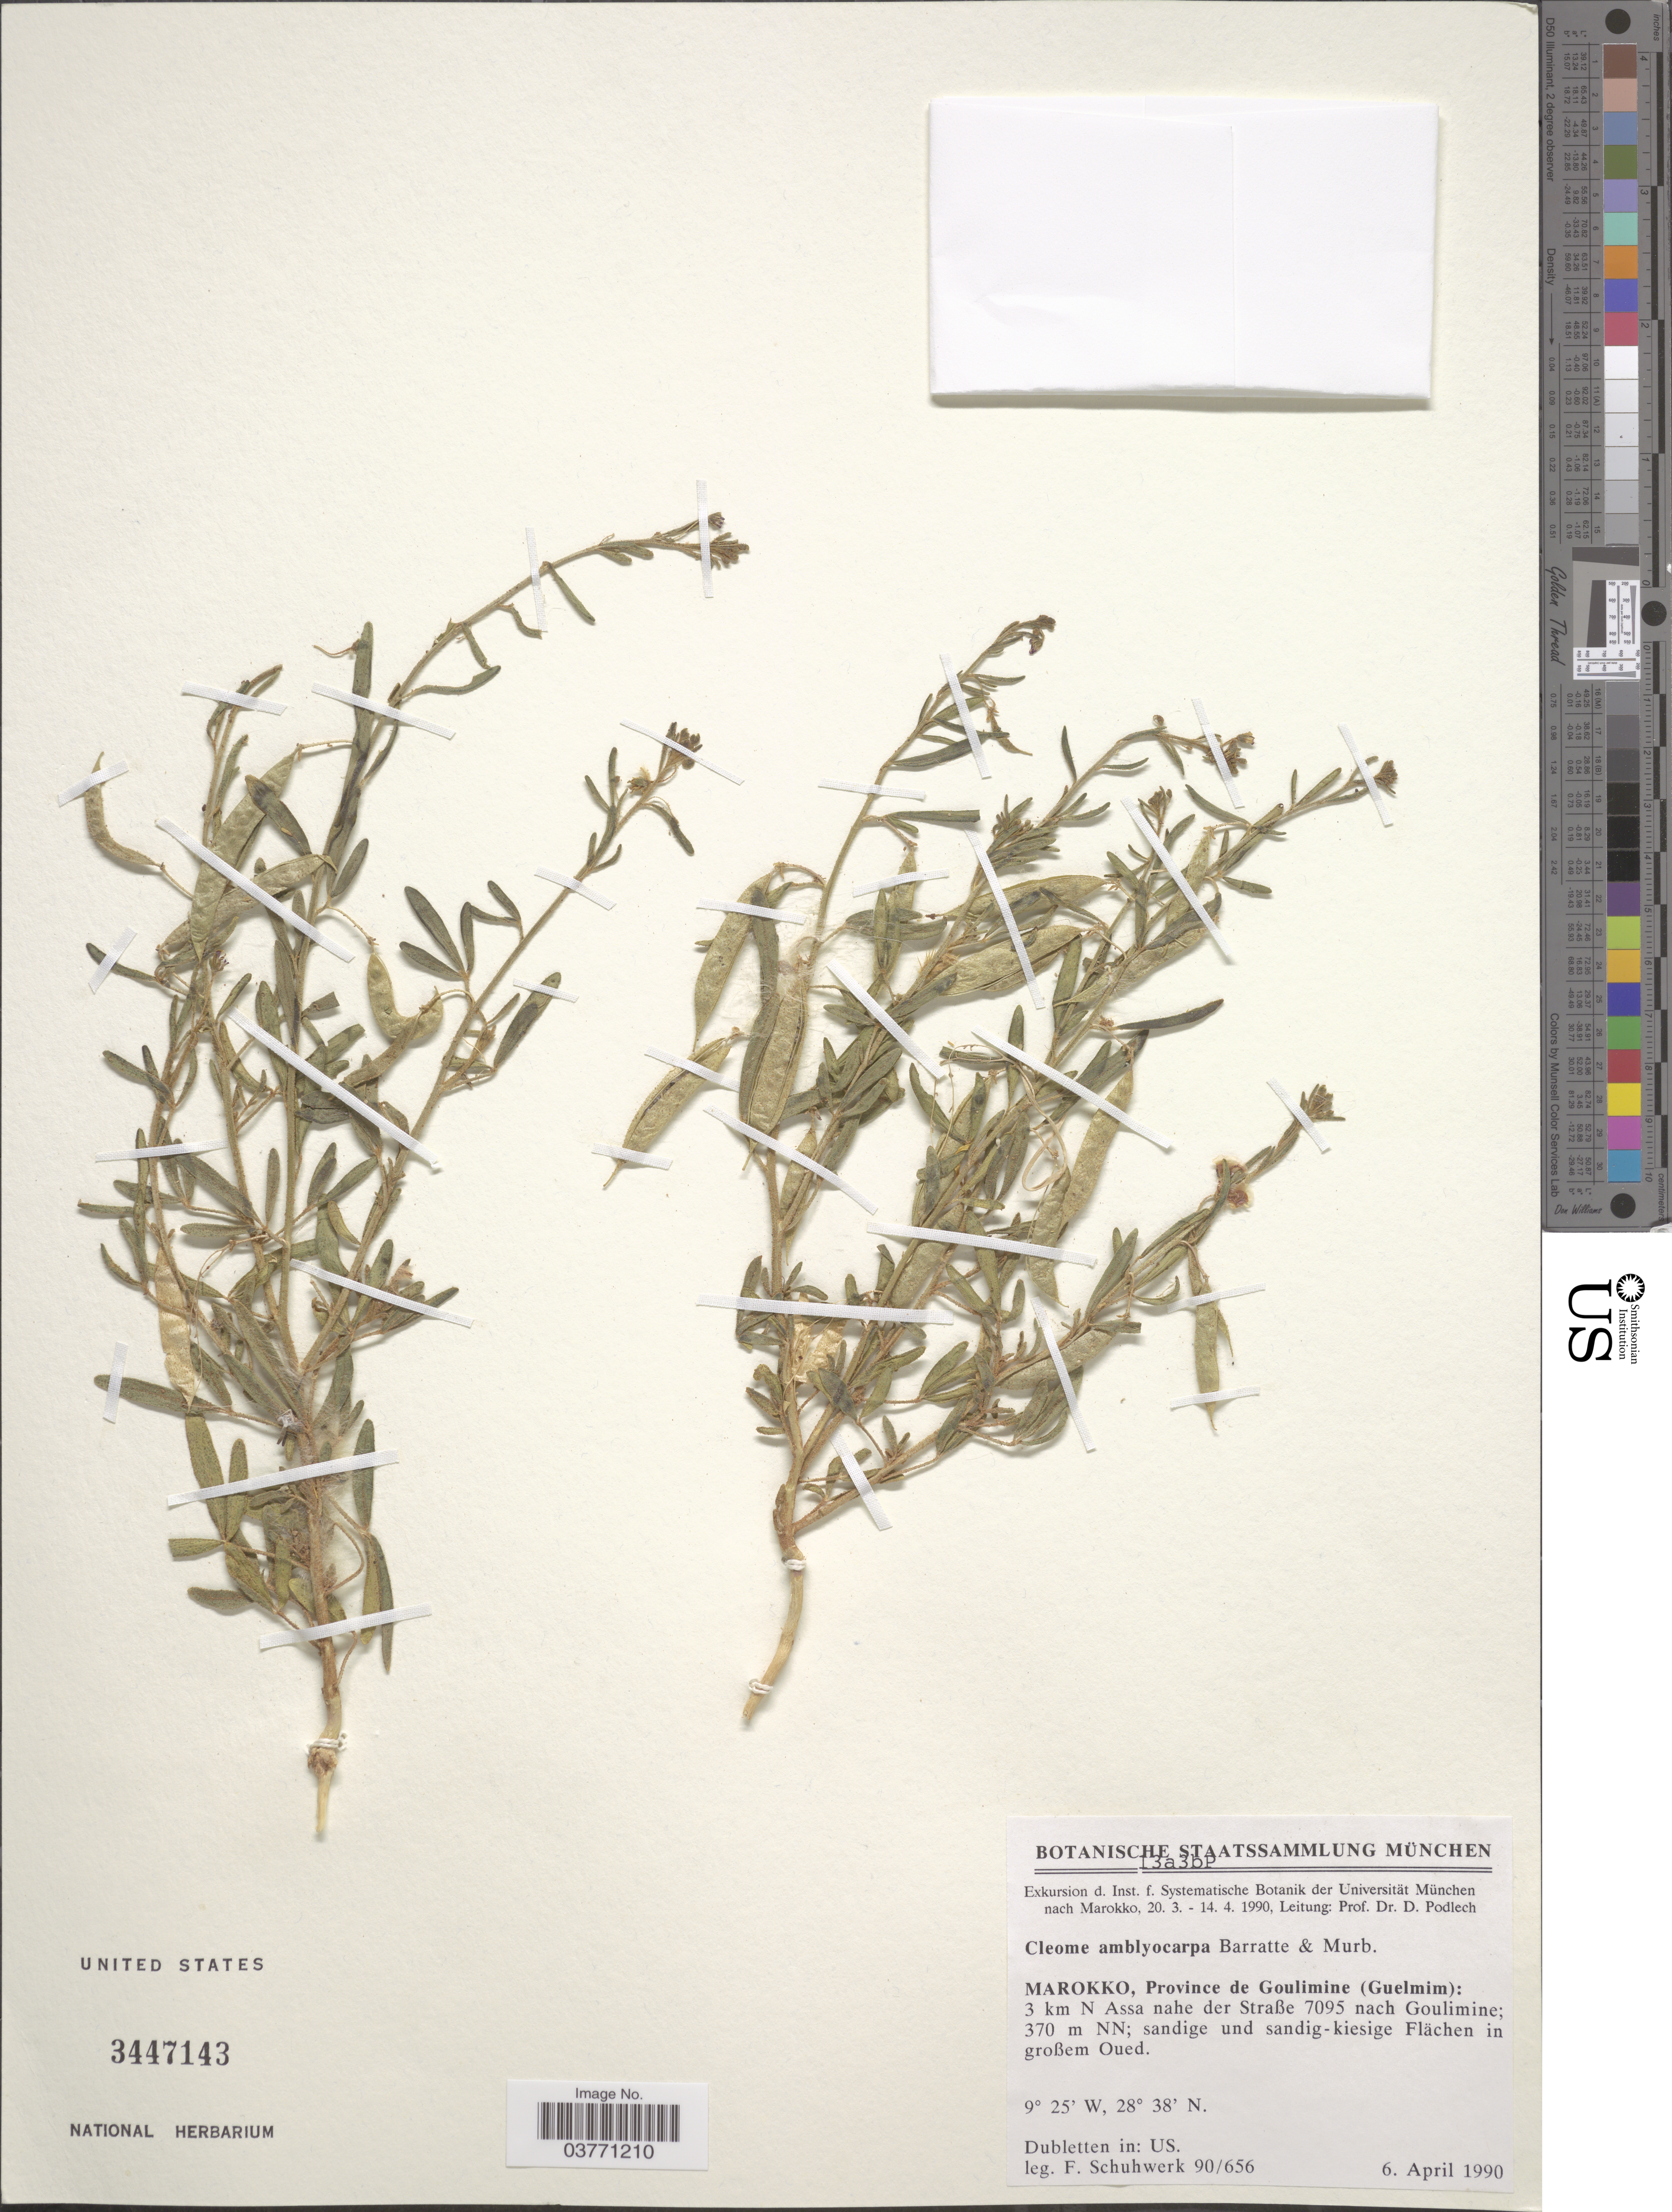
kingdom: Plantae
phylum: Tracheophyta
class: Magnoliopsida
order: Brassicales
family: Cleomaceae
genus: Cleome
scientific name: Cleome amblyocarpa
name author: Barratte & Murb.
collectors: Schuhwerk, F.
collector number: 90/656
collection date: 1990-04-06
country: Morocco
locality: Province de Goulimine (Guelmim): 3 km N Assa nahe der Straße 7095 nach Goulimine.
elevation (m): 370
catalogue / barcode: US 3447143